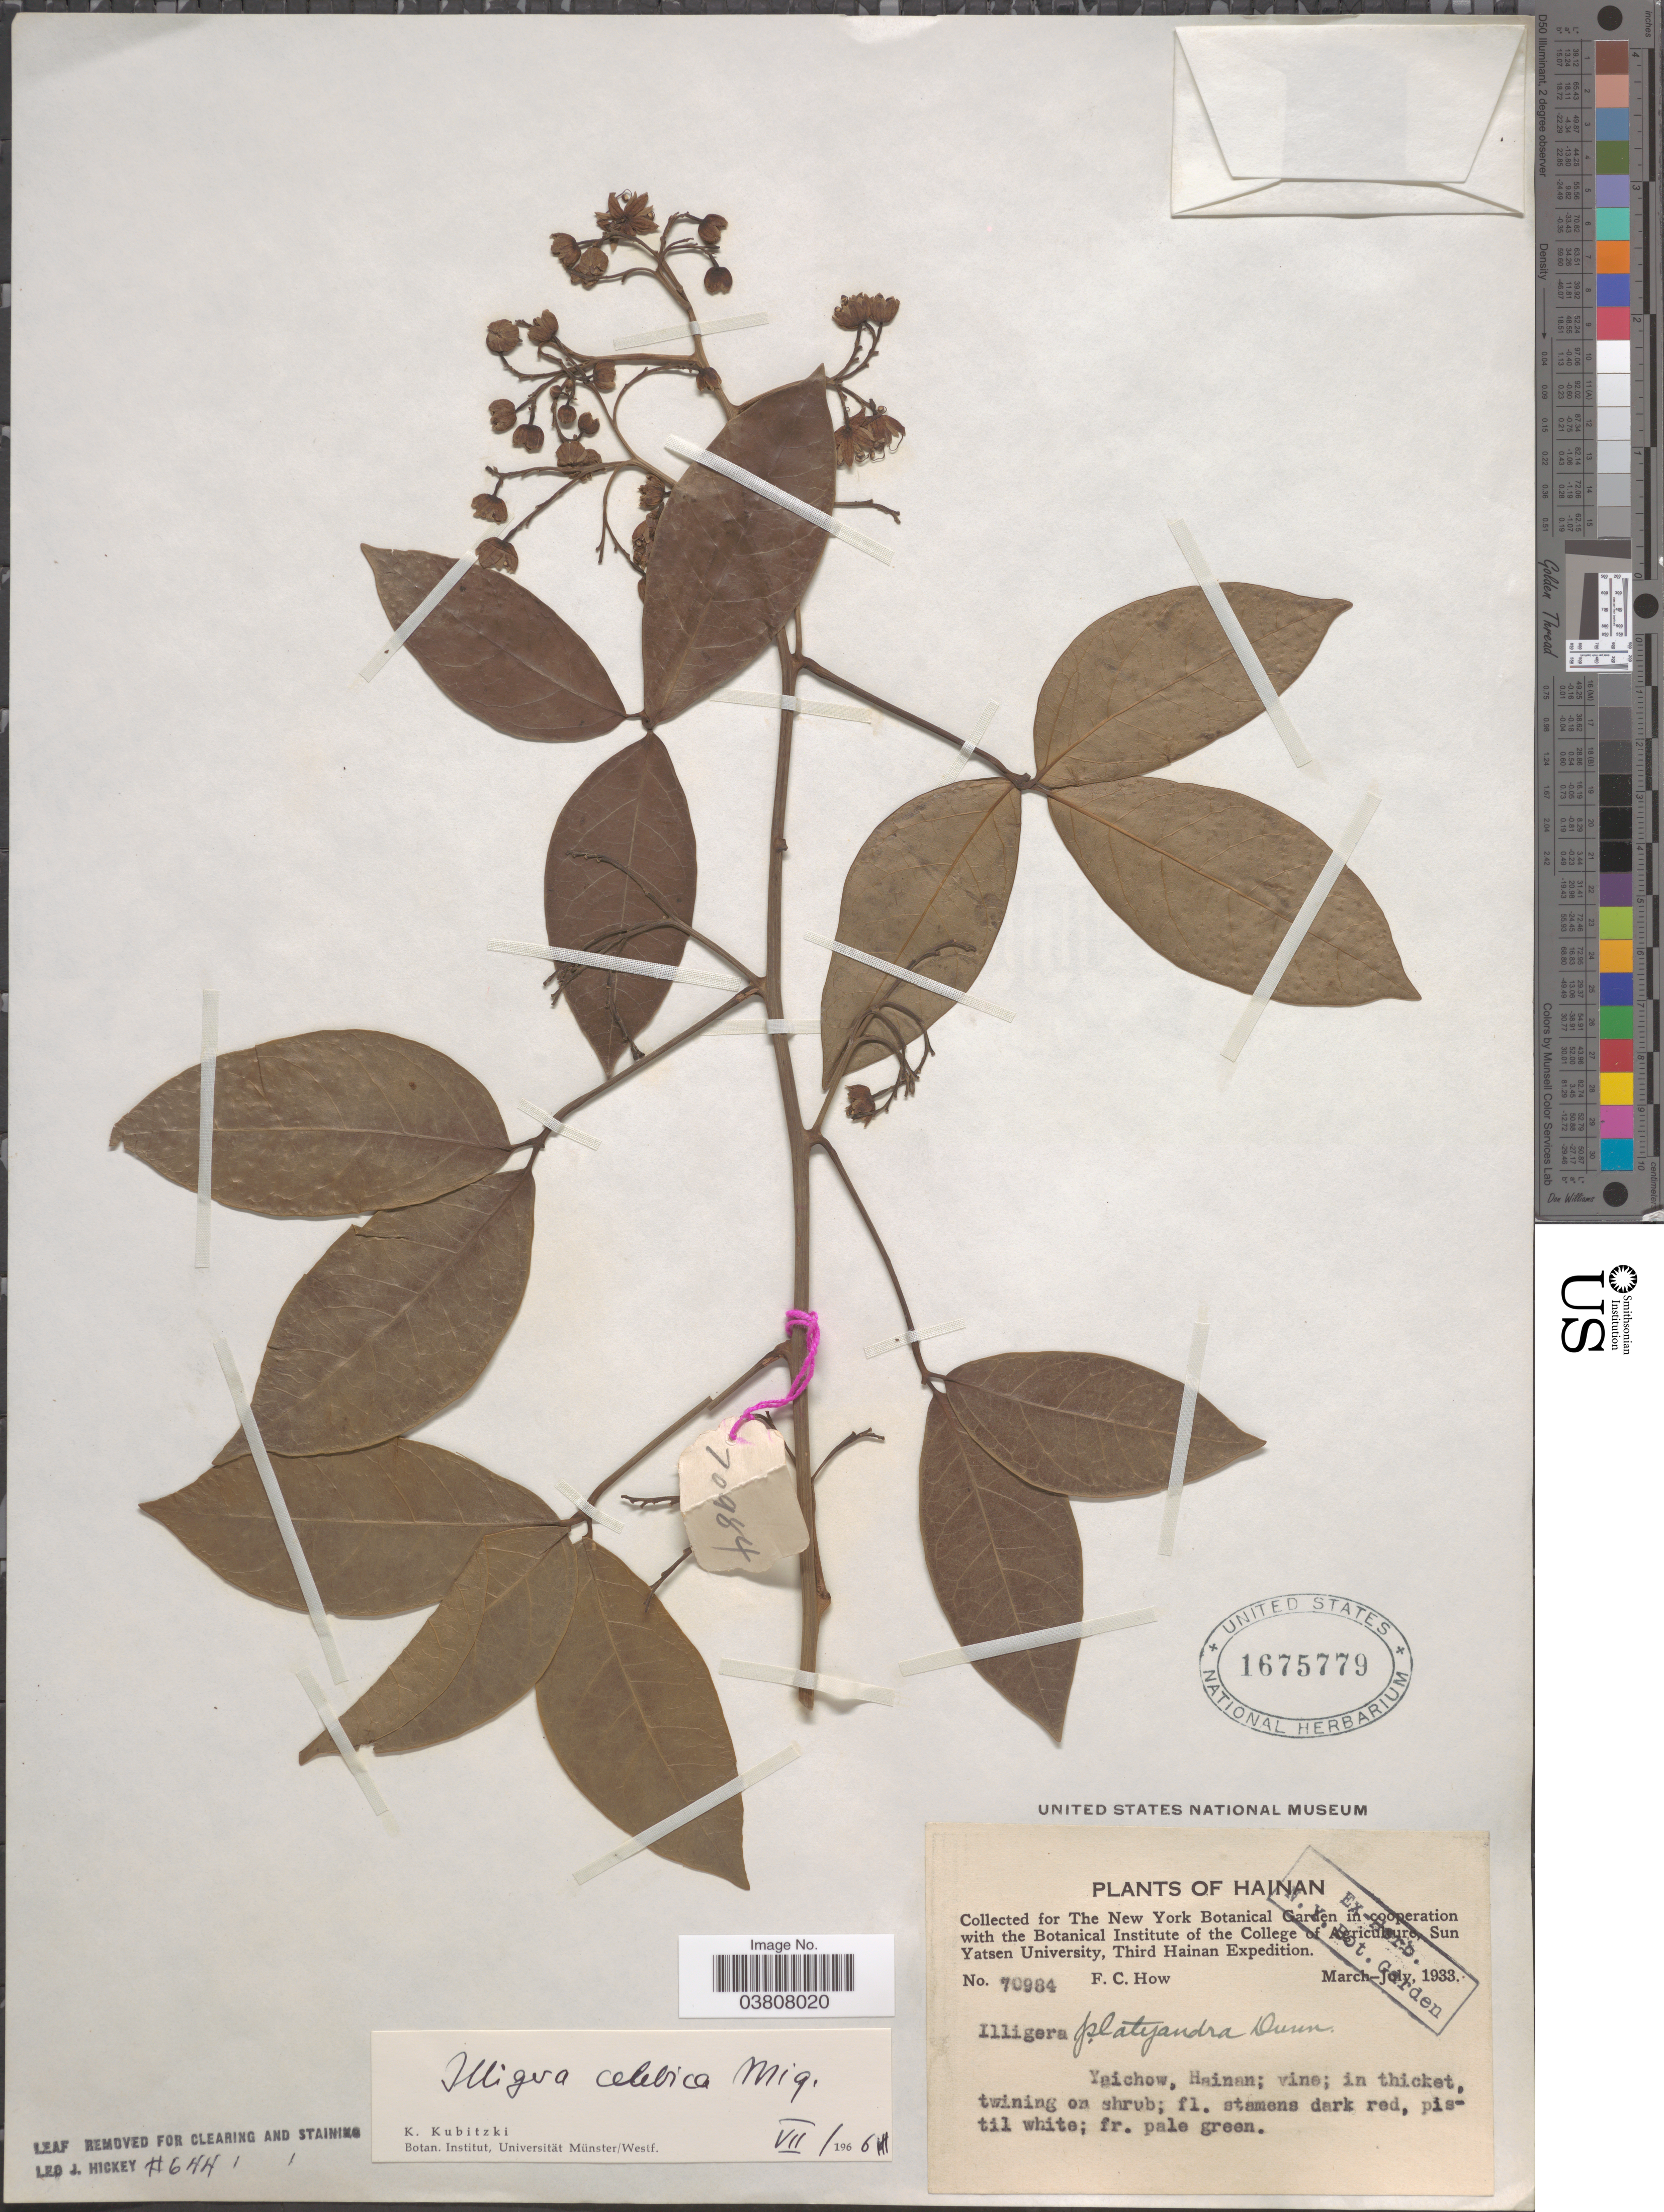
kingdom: Plantae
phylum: Tracheophyta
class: Magnoliopsida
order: Laurales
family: Hernandiaceae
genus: Illigera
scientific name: Illigera celebica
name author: Miq.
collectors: F. C. How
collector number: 70984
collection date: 1933-03/1933-07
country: China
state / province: Hainan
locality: Yaichow.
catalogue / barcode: US 1675779